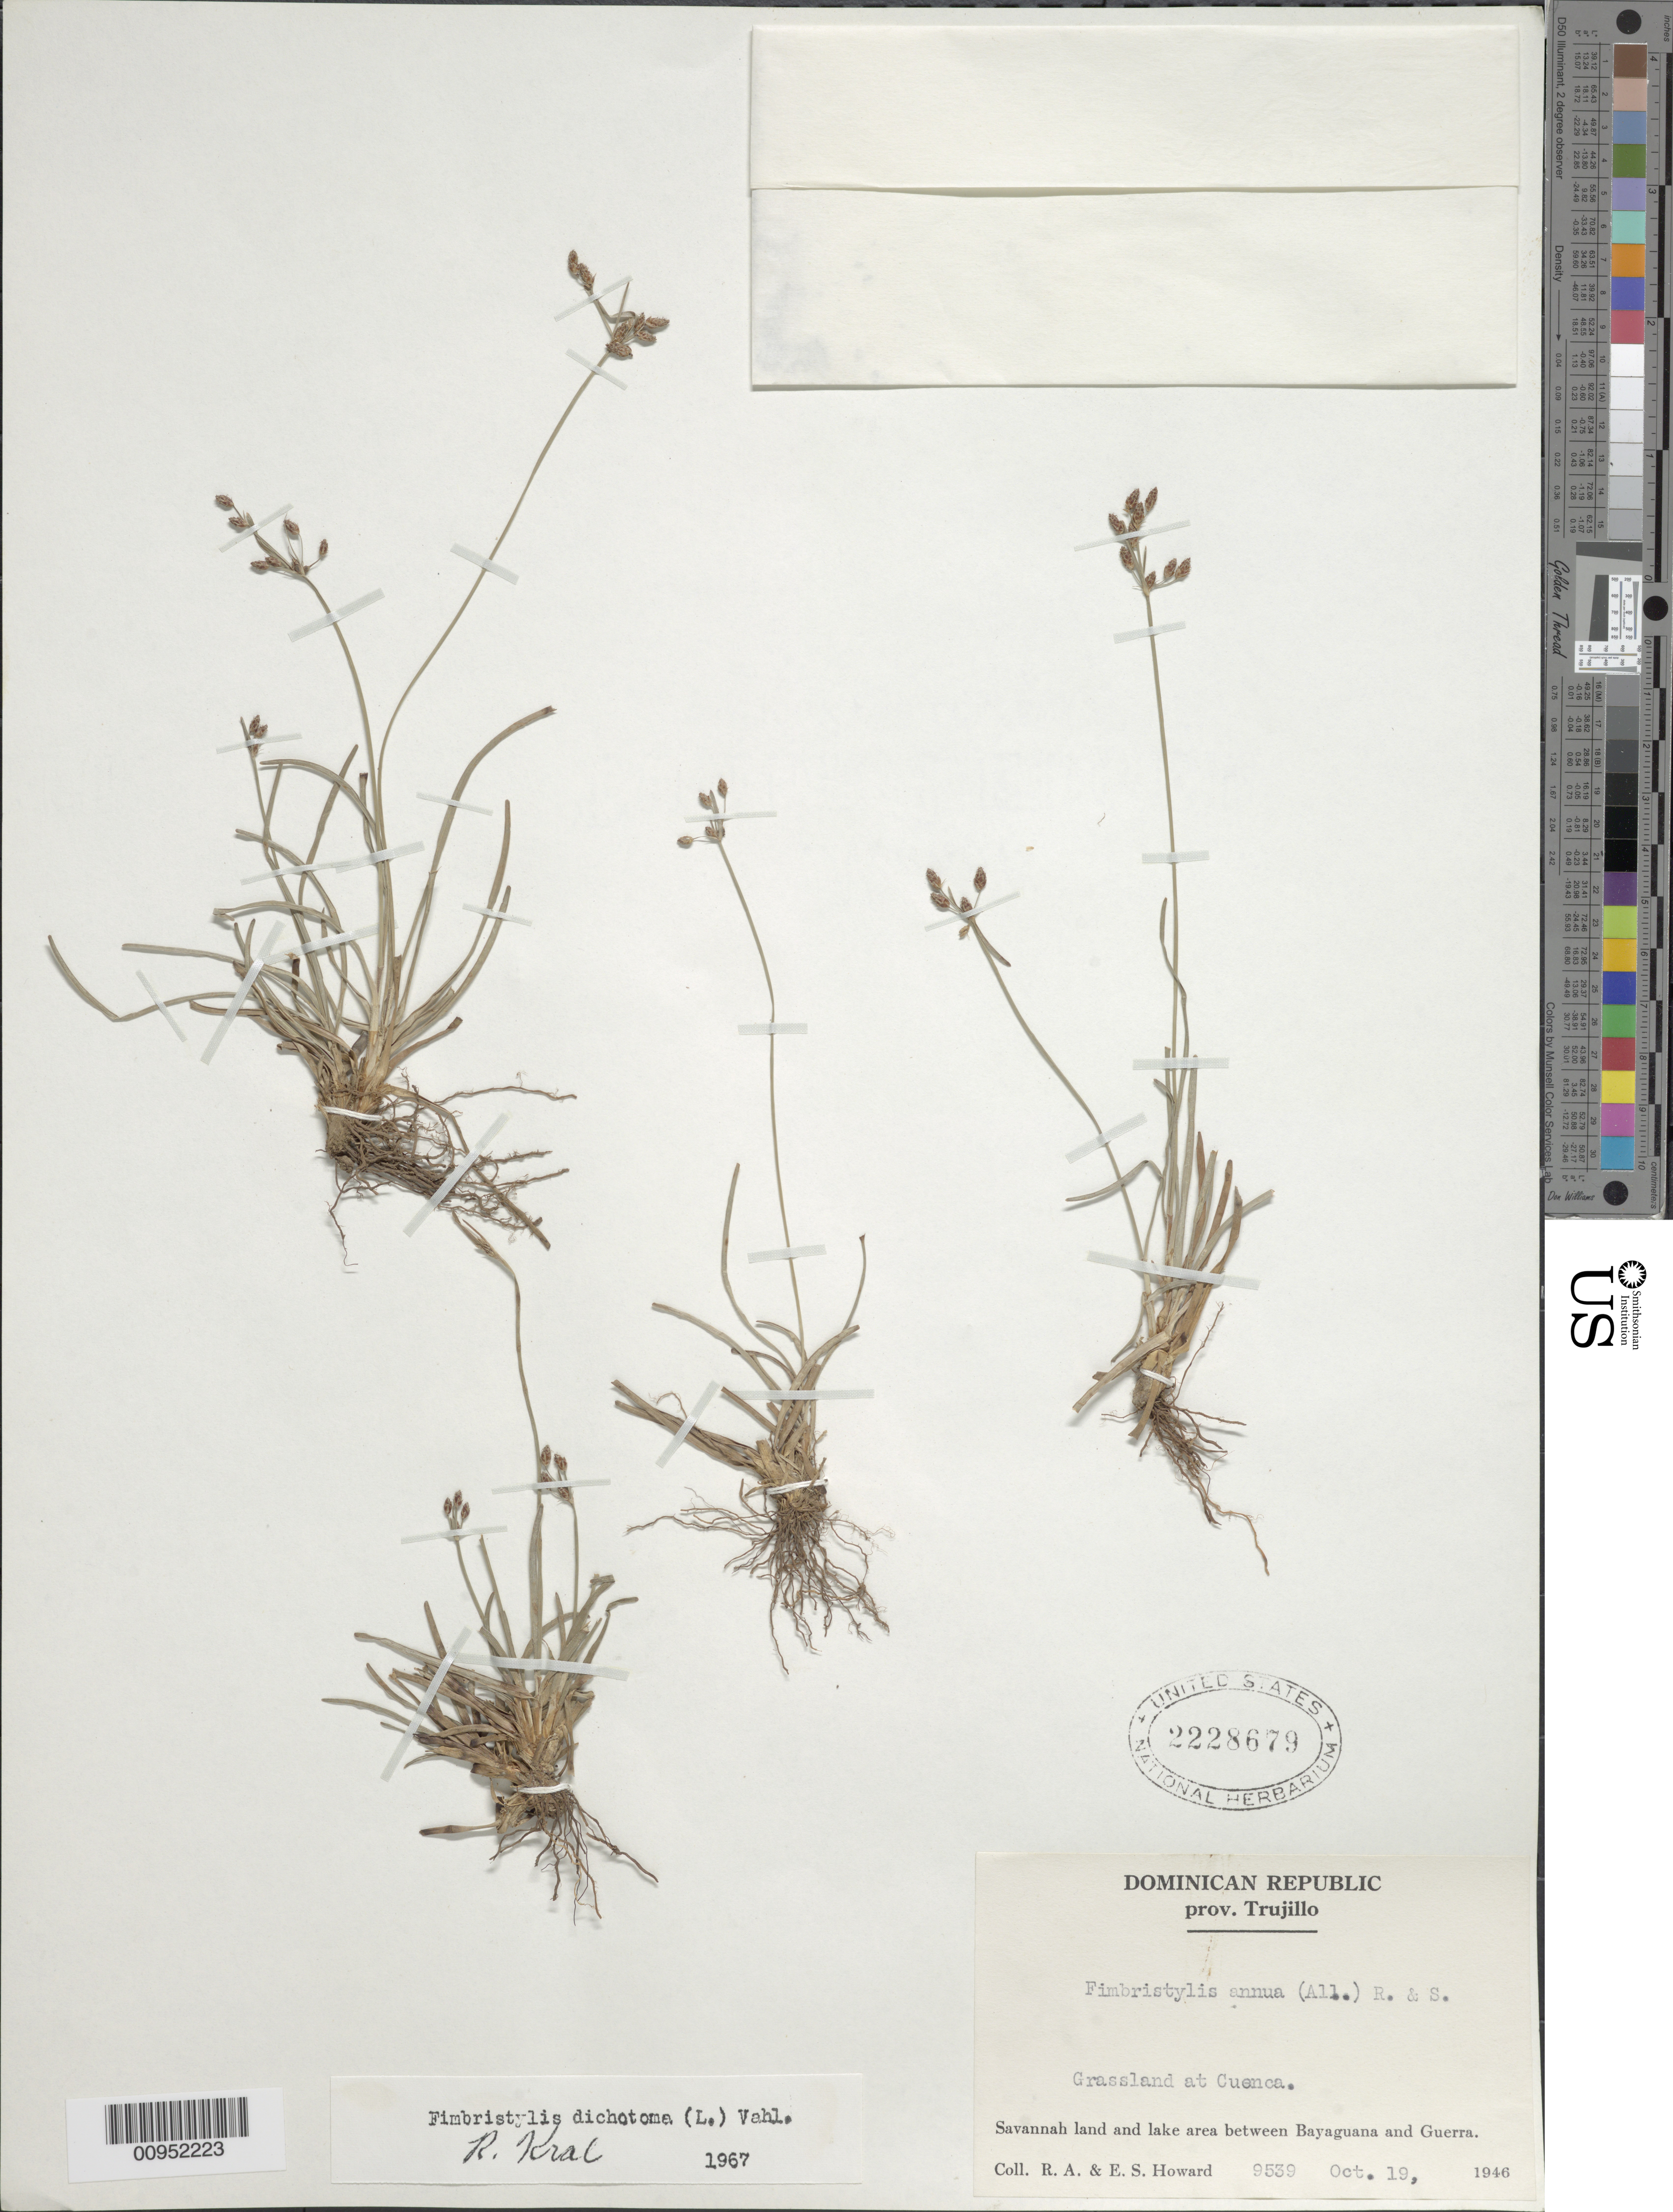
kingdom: Plantae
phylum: Tracheophyta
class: Liliopsida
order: Poales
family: Cyperaceae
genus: Fimbristylis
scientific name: Fimbristylis dichotoma subsp. dichotoma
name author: (L.) Vahl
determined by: Kral, Robert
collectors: R. A. Howard & E. S. Howard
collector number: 9539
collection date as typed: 19 Oct 1946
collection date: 1946-10-19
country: Dominican Republic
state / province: Santo Domingo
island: Hispaniola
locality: grassland at Cuenca, savannah land and lake area between Bayaguana and Guerra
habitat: Grassland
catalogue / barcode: US 2228679